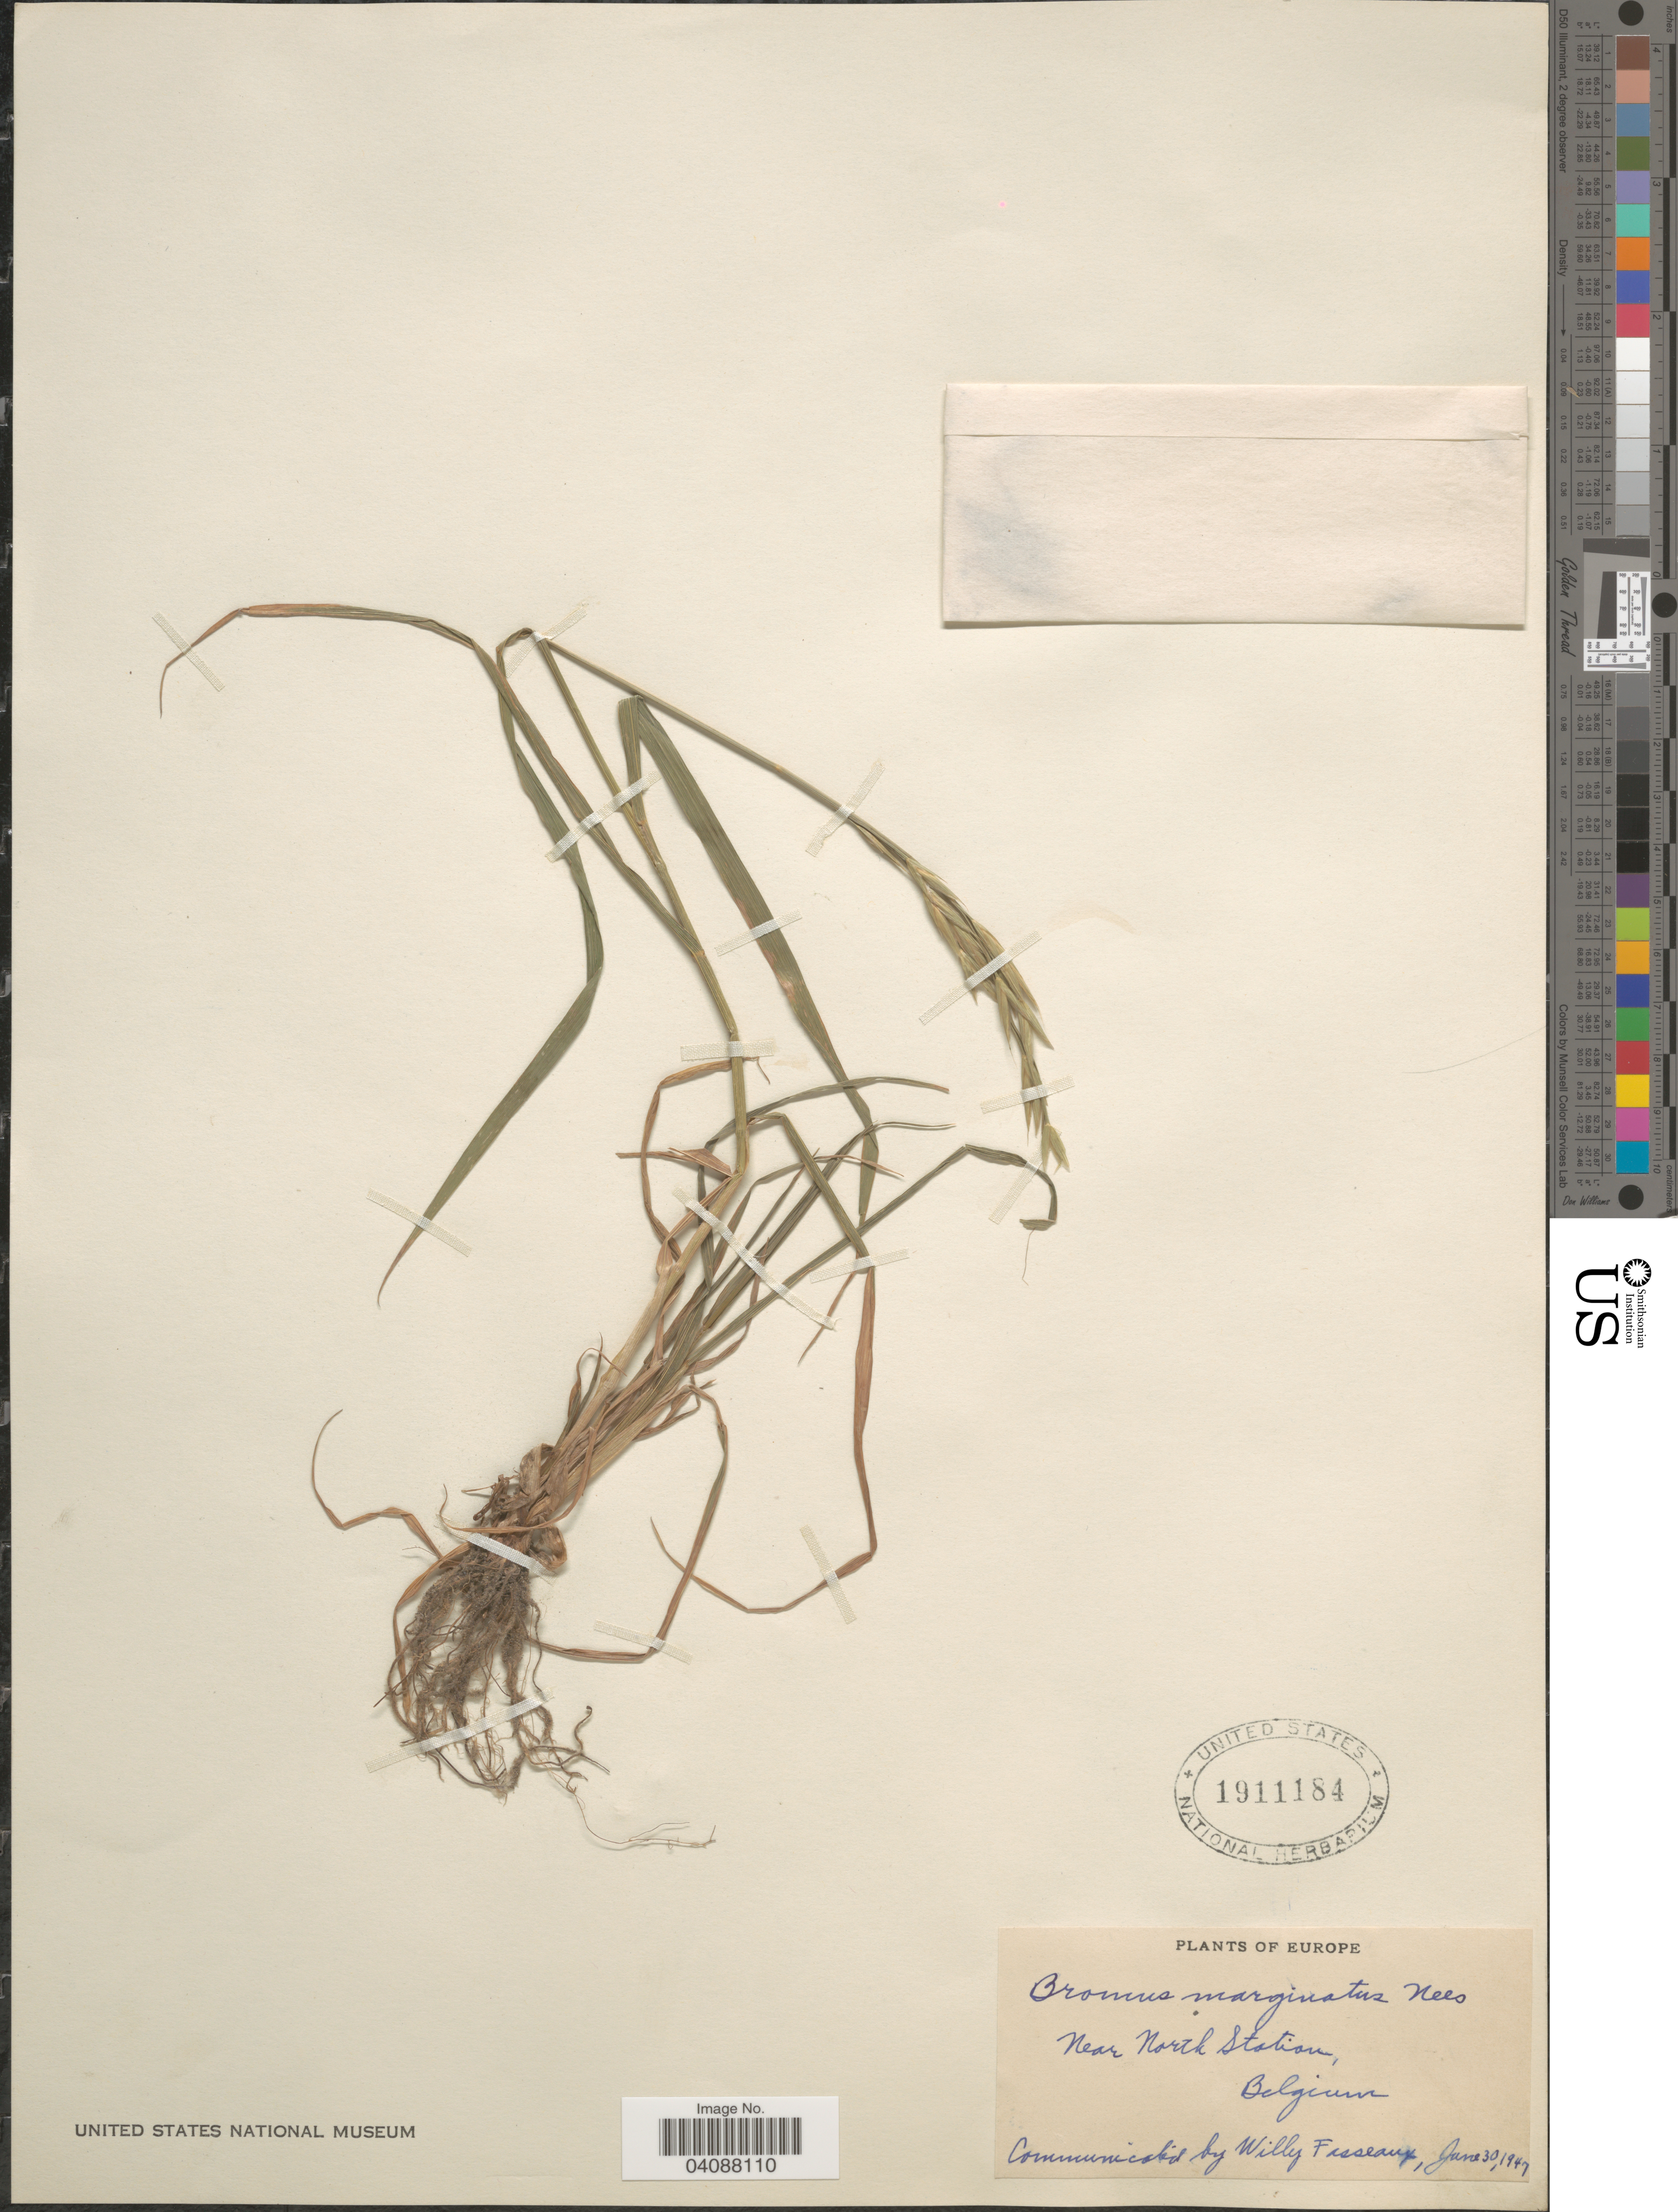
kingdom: Plantae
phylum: Tracheophyta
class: Liliopsida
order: Poales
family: Poaceae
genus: Bromus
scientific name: Bromus marginatus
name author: Nees ex Steud.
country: Belgium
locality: Near North Station.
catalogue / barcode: US 1911184